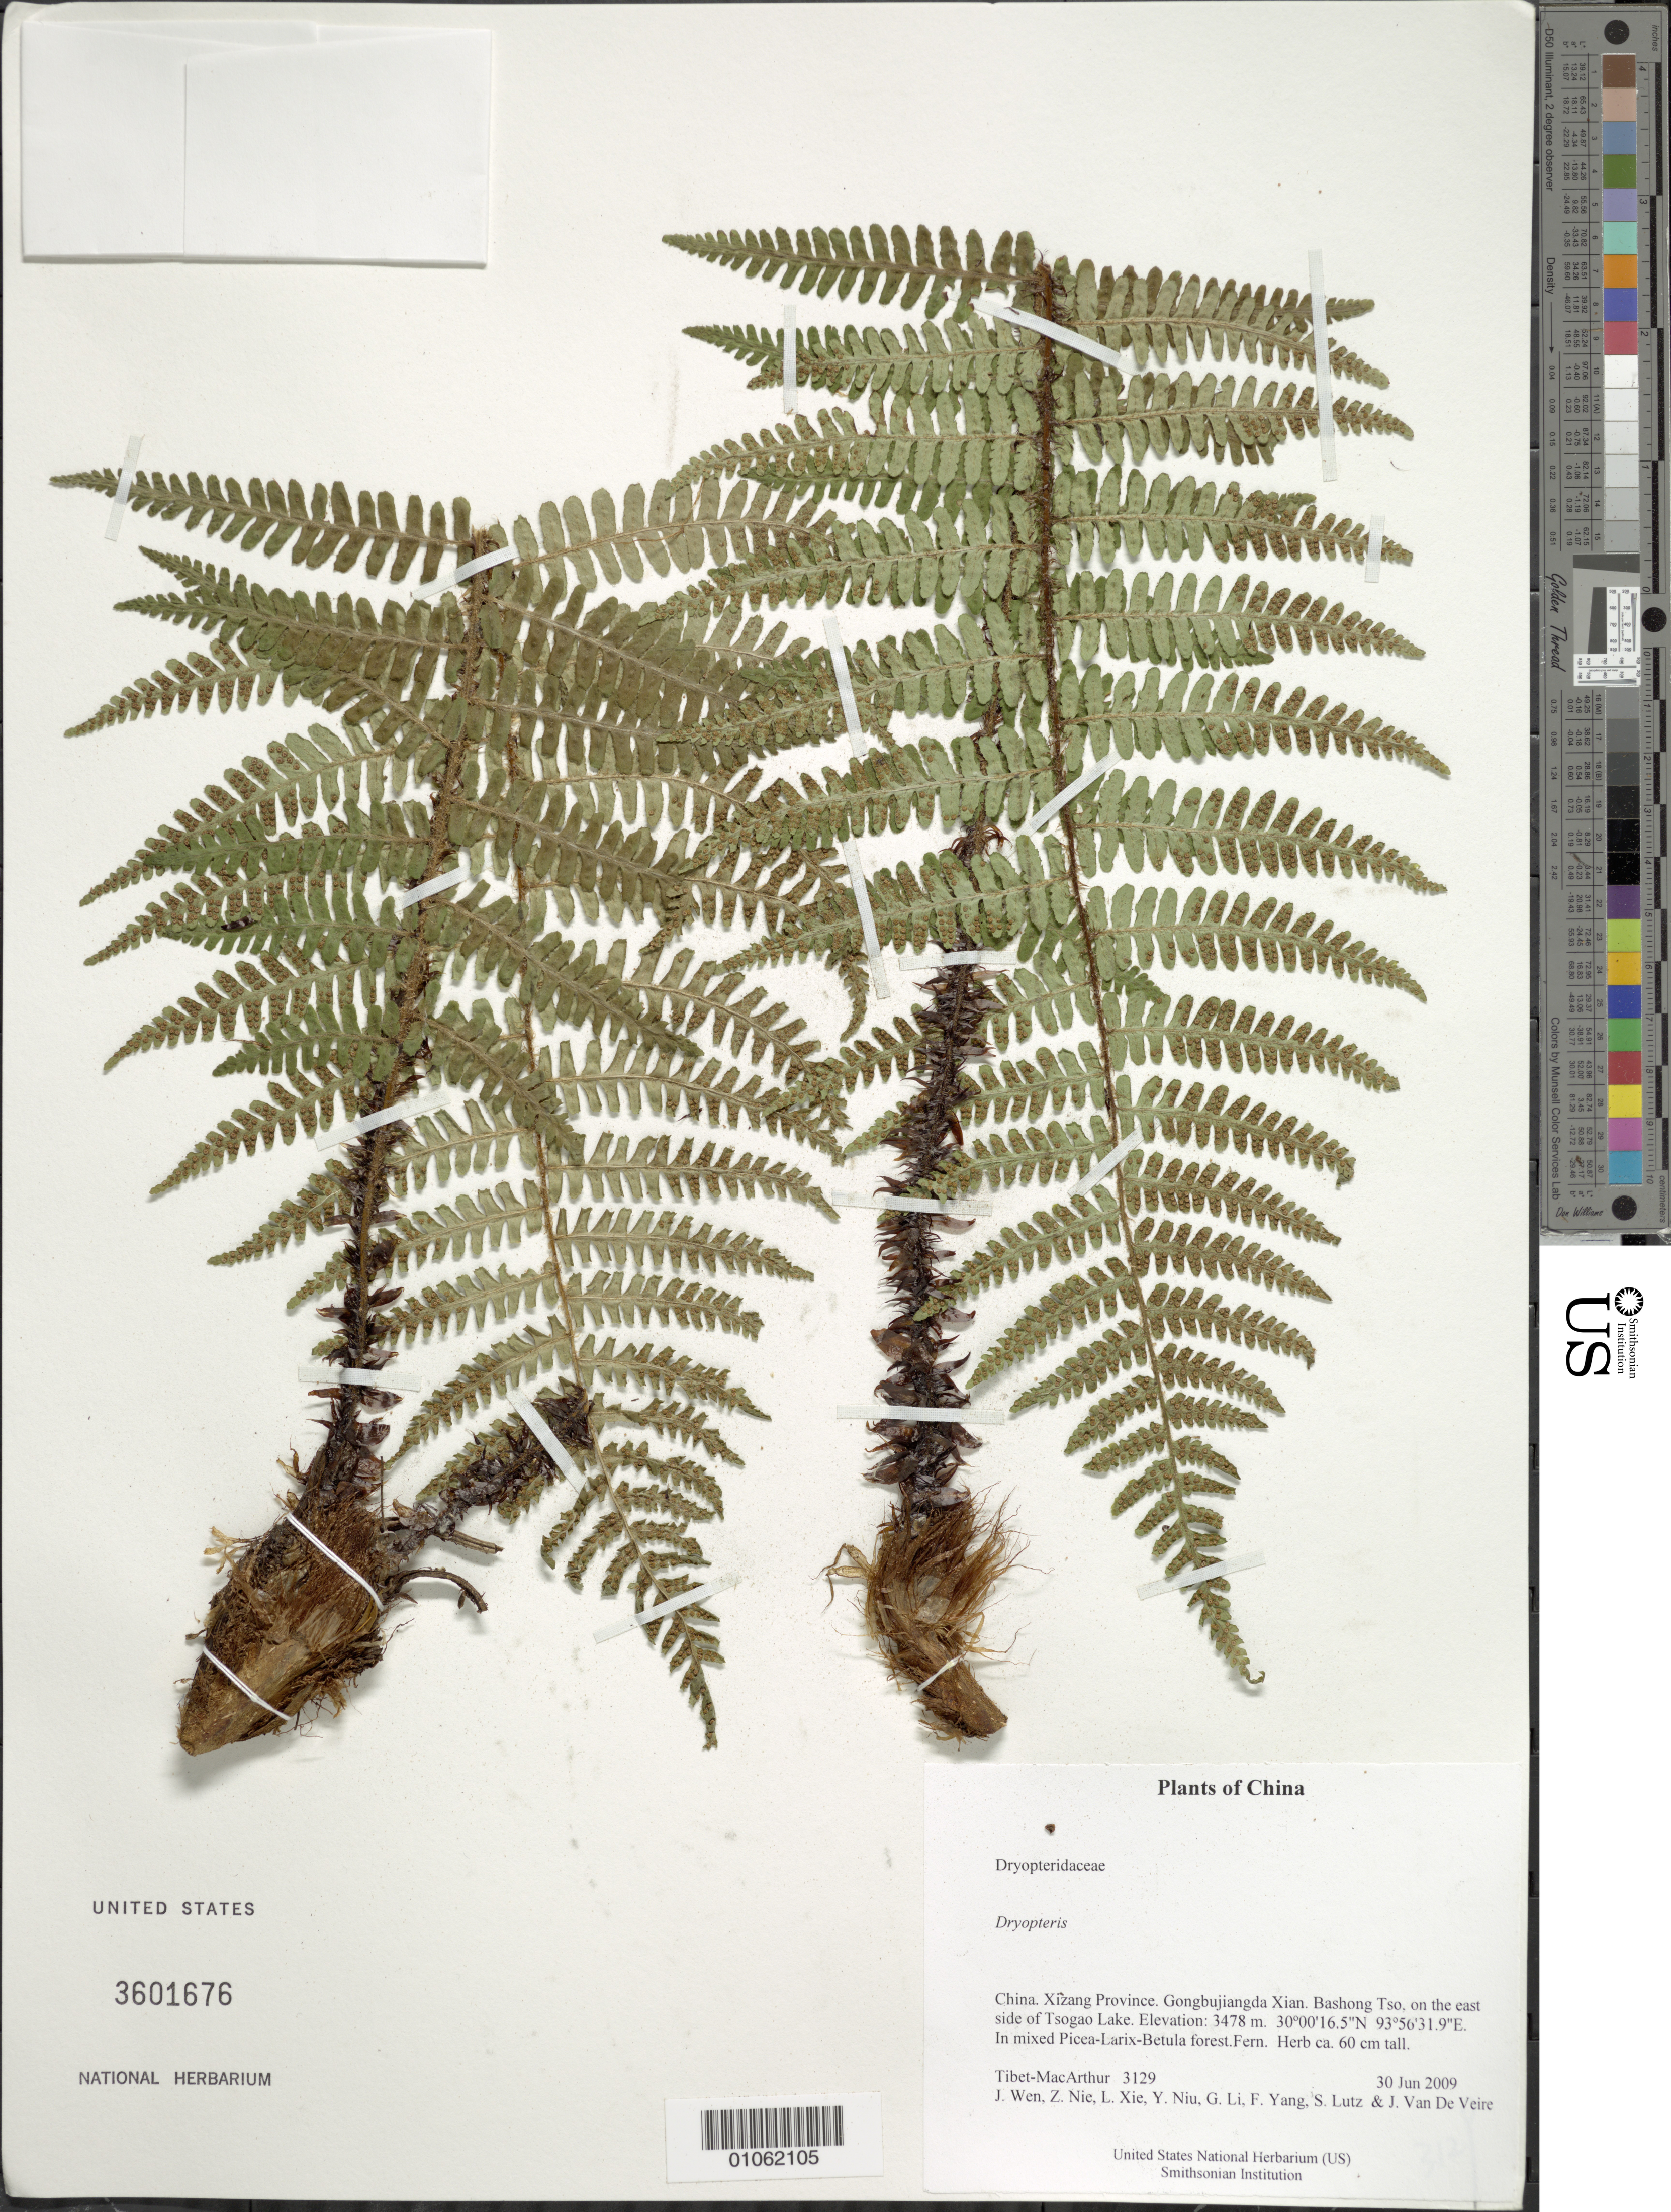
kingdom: Plantae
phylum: Tracheophyta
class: Polypodiopsida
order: Polypodiales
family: Dryopteridaceae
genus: Dryopteris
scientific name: Dryopteris sp.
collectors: Tibet-MacArthur, J. Wen, Z. Nie, L. Xie, Y. Niu, G. Li, F. Yang, S. Lutz & J. Van De Veire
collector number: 3129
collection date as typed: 30 Jun 2009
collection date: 2009-06-30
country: China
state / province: Xizang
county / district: Gongbujiangda Xian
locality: Bashong Tso, on the east side of Tsogao Lake.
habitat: In mixed Picea-Larix-Betula forest.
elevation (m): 3478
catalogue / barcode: US 3601676